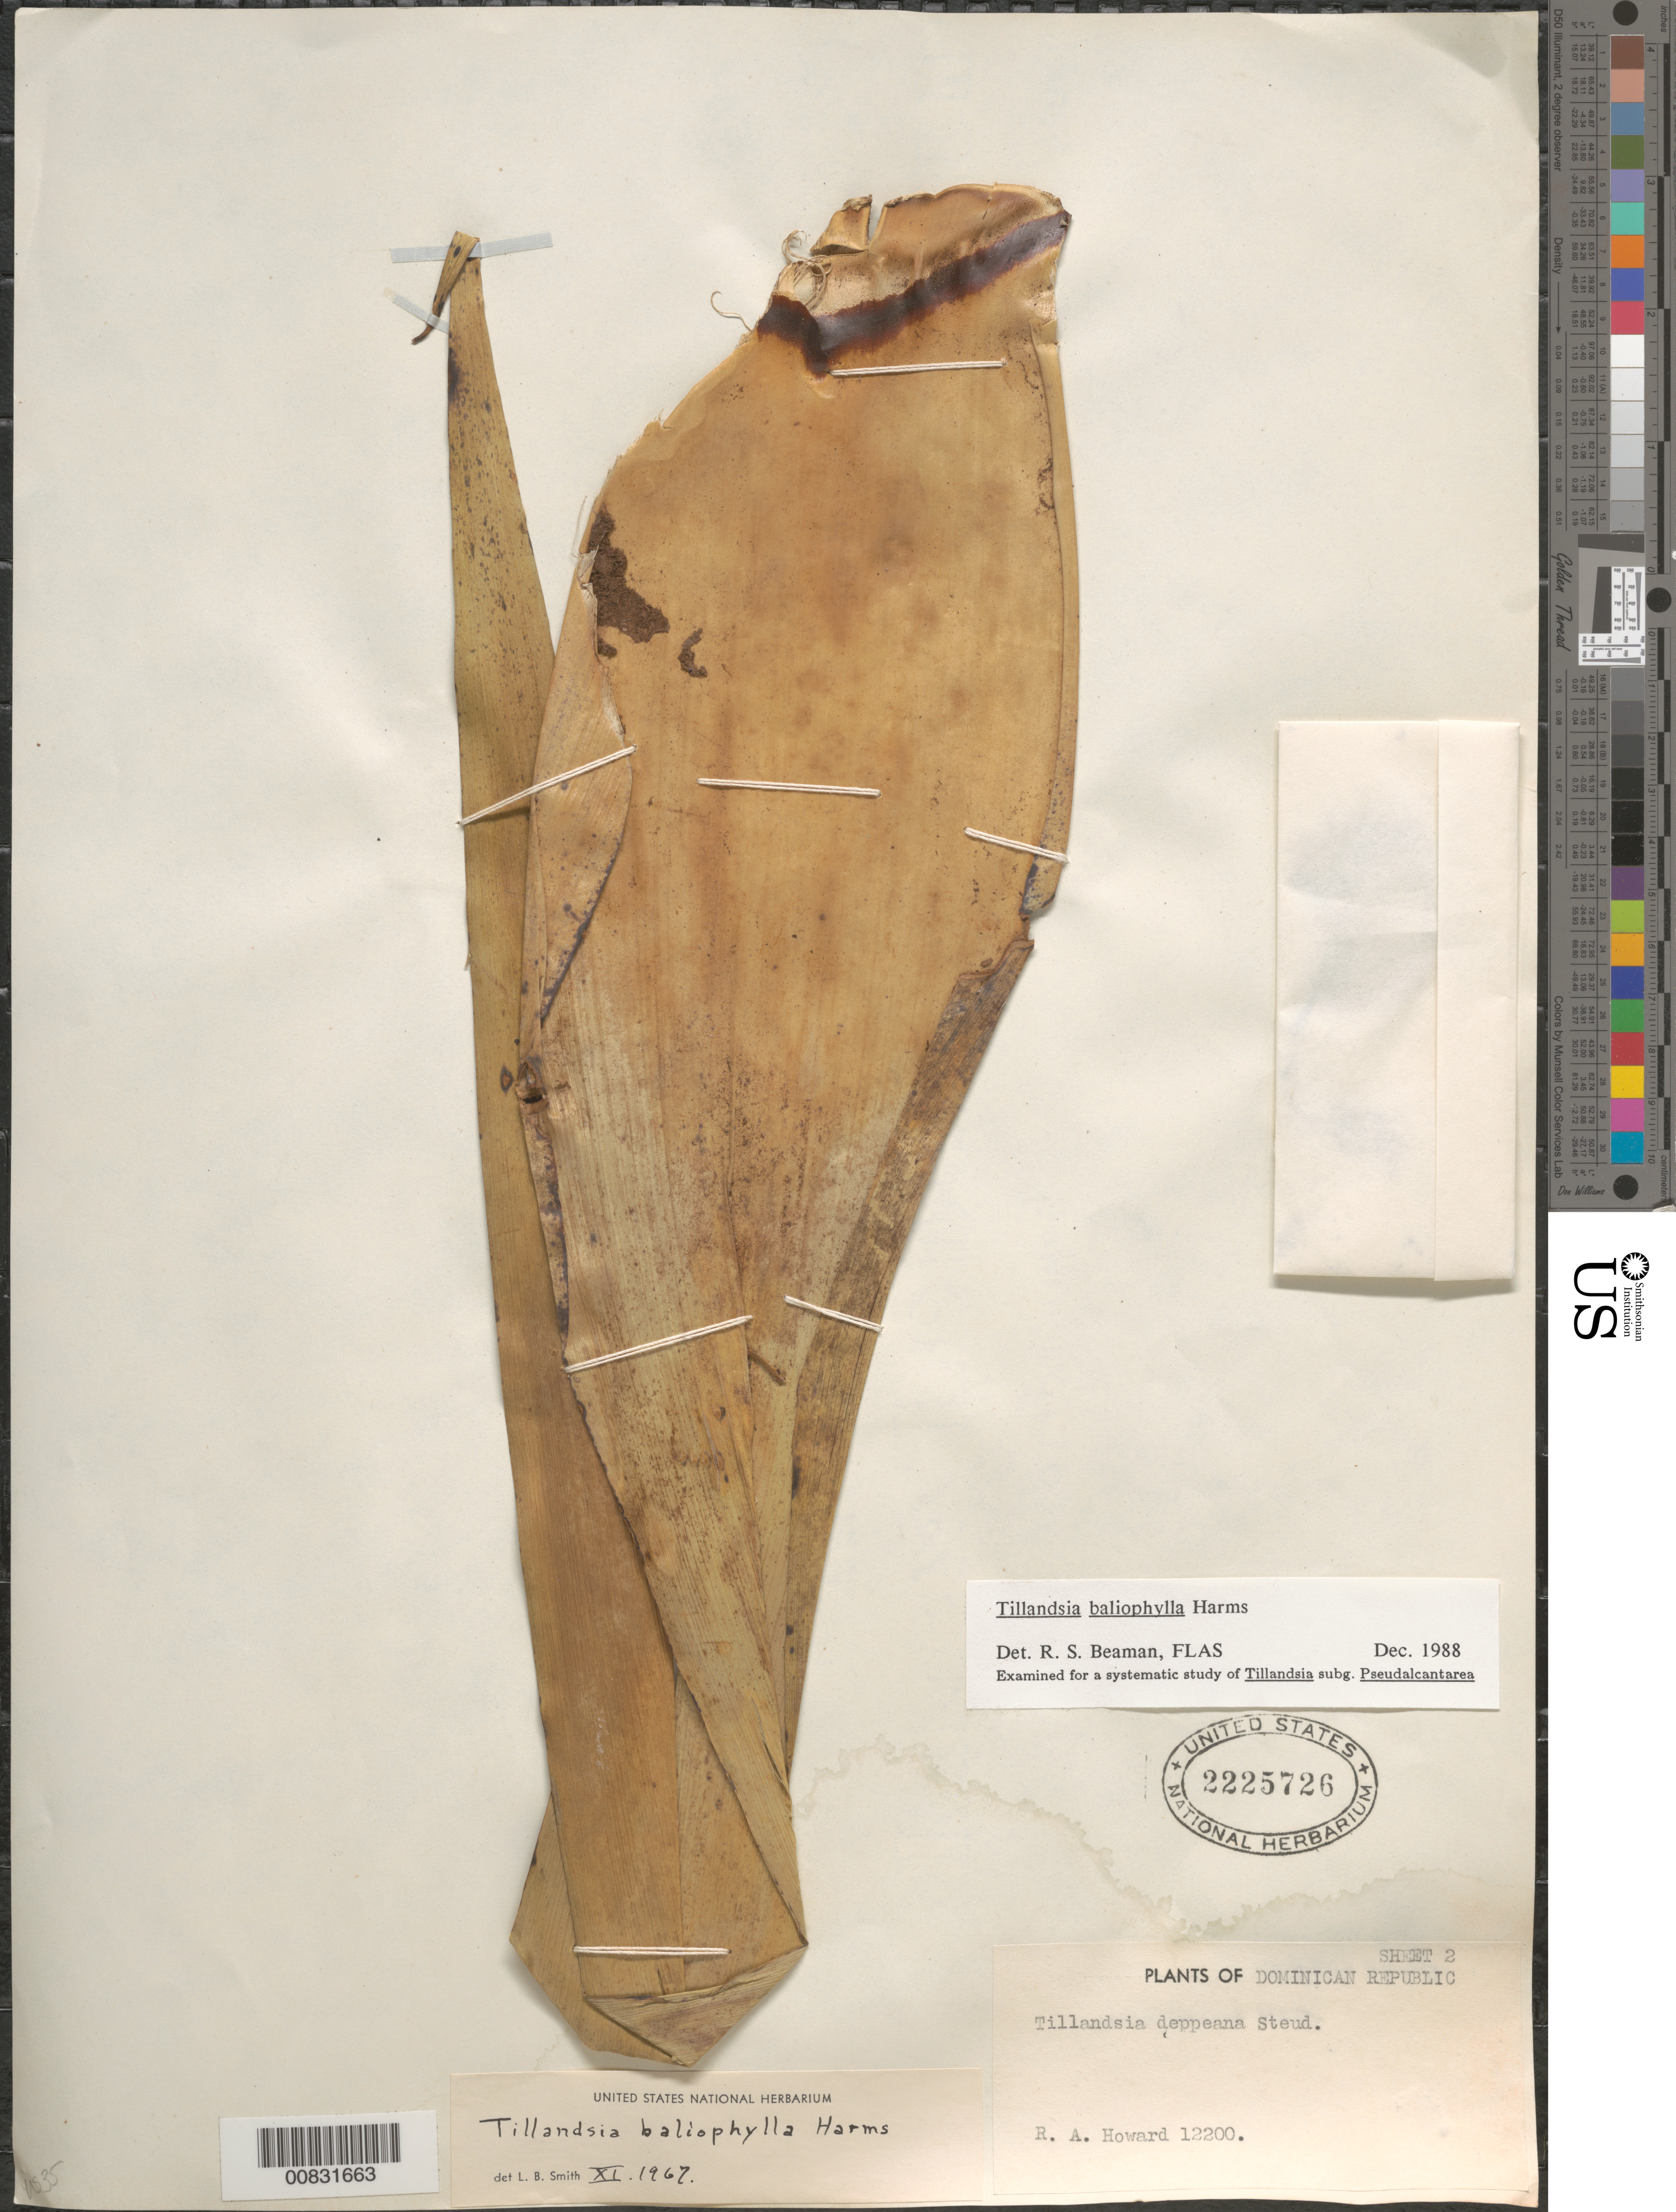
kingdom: Plantae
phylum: Tracheophyta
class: Liliopsida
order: Poales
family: Bromeliaceae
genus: Tillandsia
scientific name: Tillandsia baliophylla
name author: Harms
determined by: Beaman, R. S.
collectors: R. A. Howard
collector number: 12200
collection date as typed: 27 Jul 1950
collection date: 1950-07-27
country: Dominican Republic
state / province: Barahona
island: Hispaniola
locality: Cañada Maluca, NW of Barahona.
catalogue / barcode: US 2225726